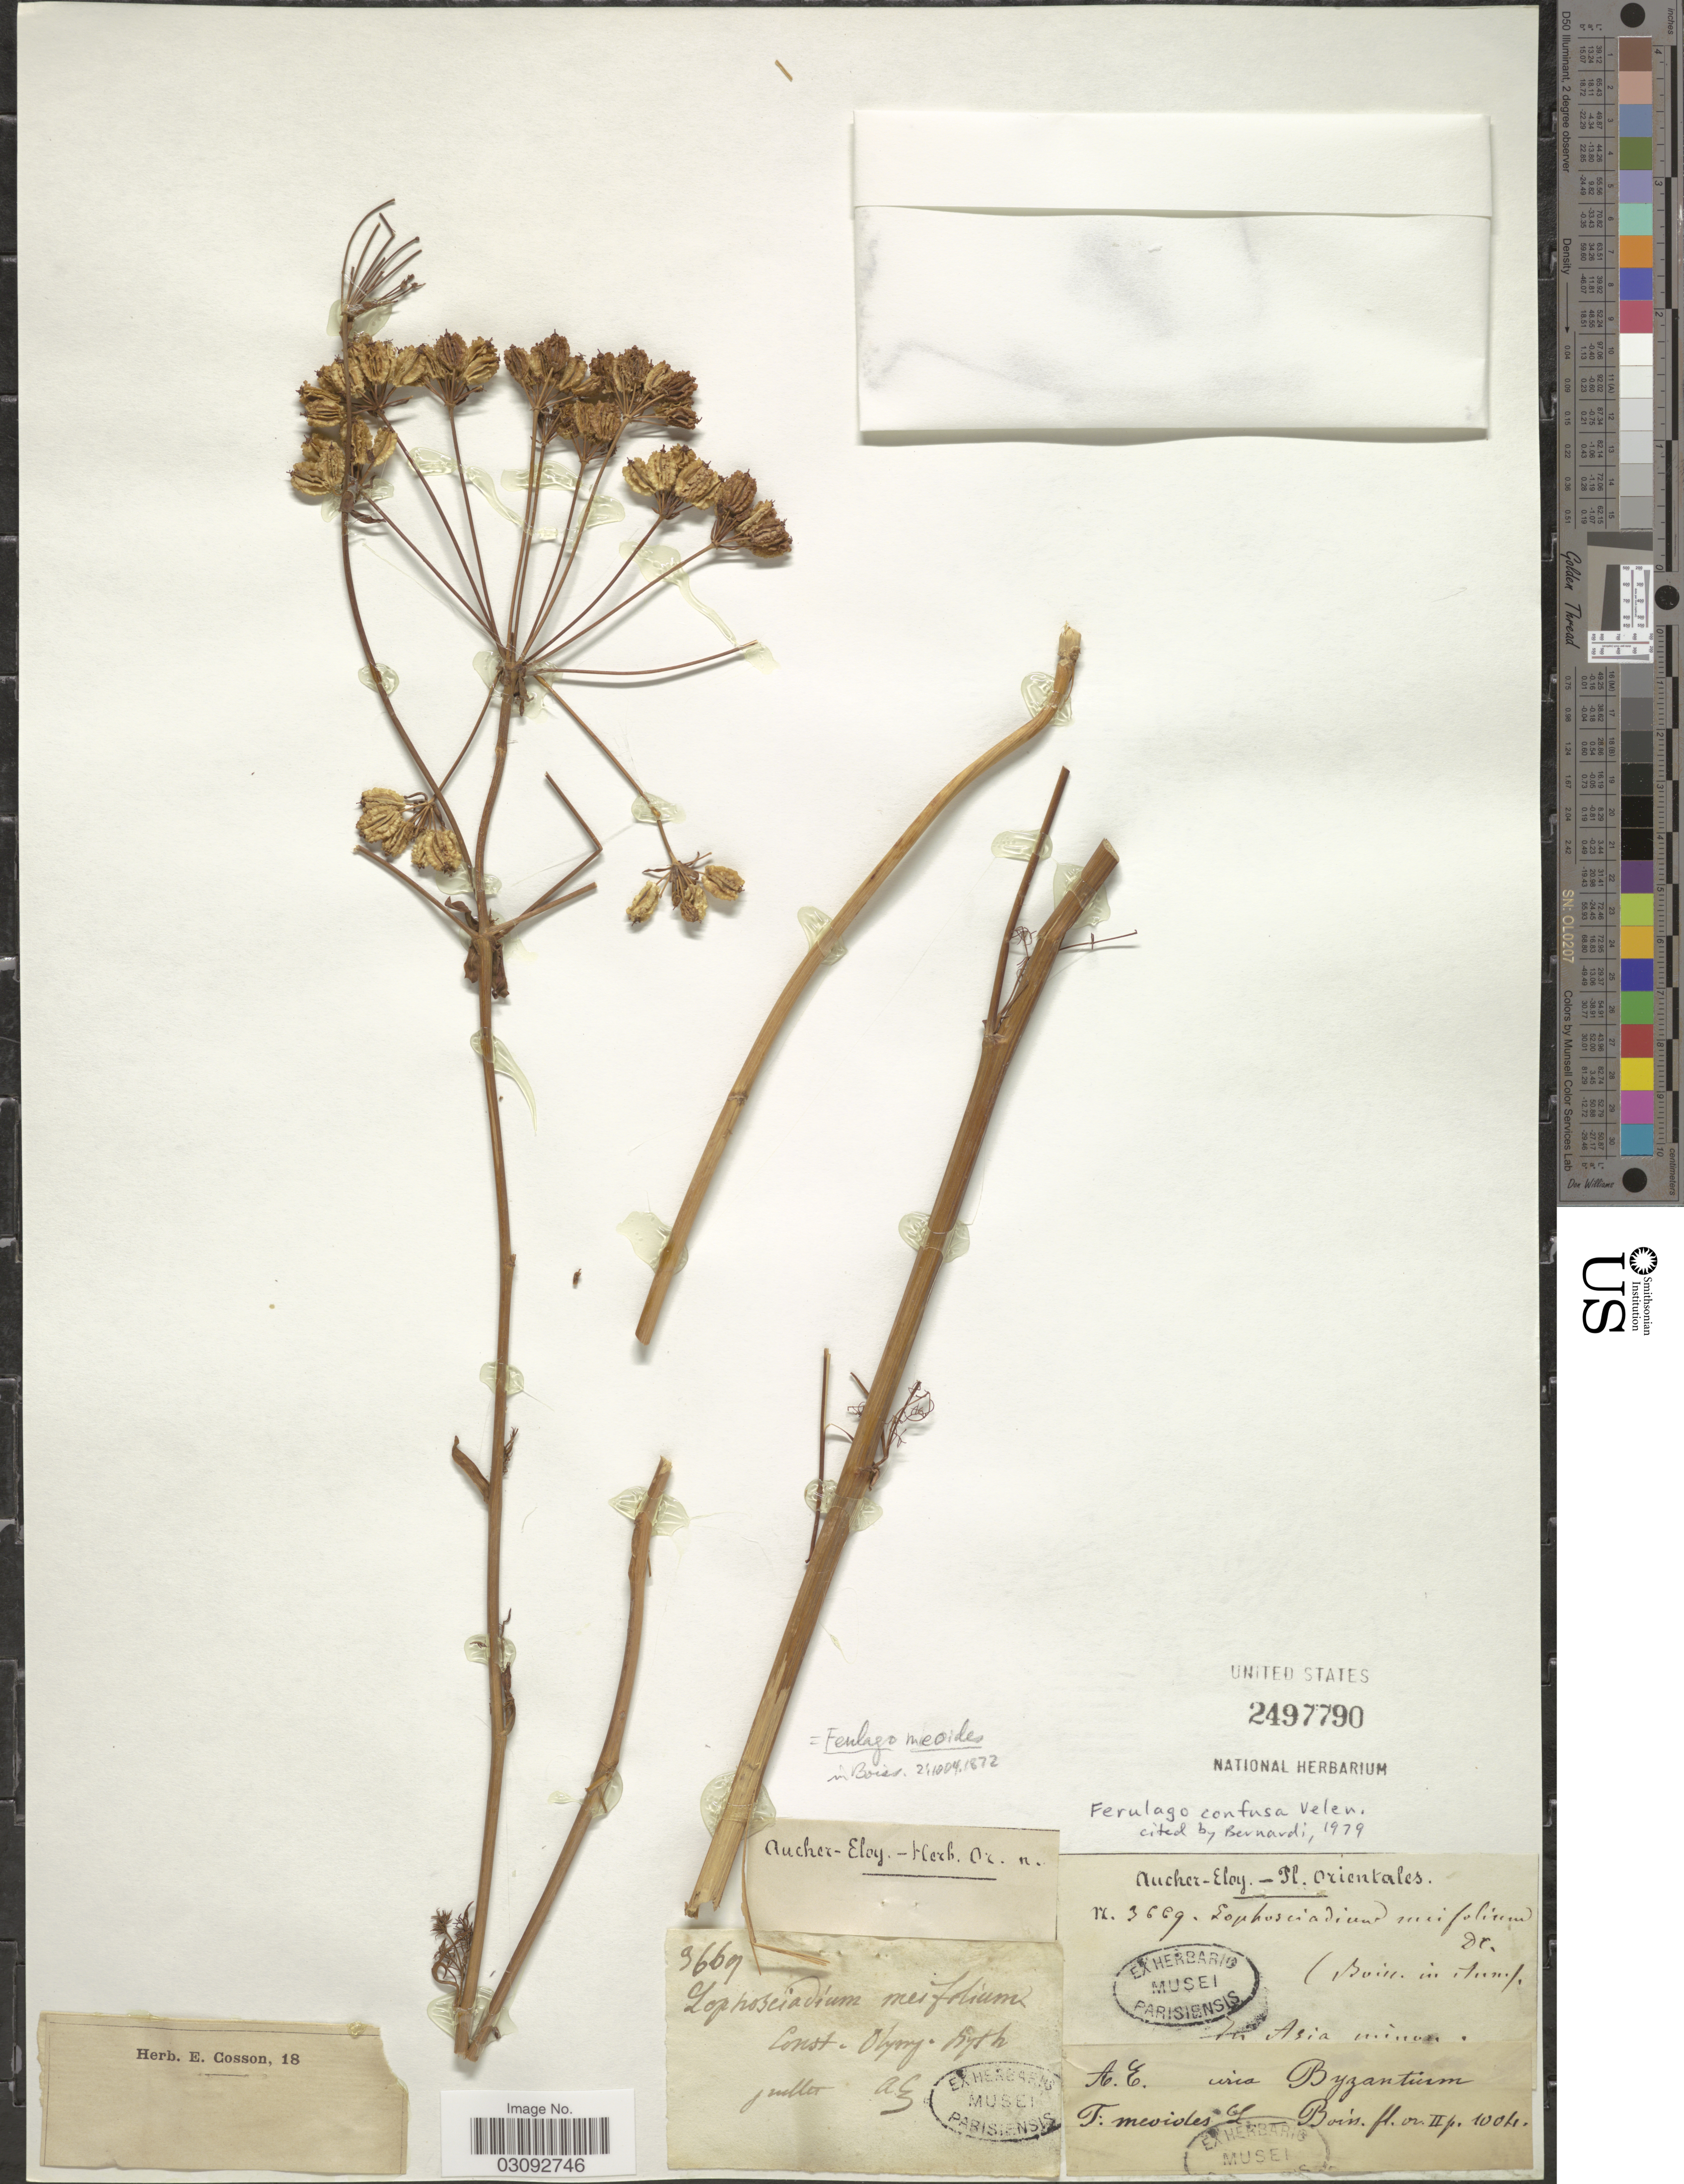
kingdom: Plantae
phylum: Tracheophyta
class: Magnoliopsida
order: Apiales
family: Apiaceae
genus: Ferulago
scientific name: Ferulago confusa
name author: Velen.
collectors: P. Aucher-Éloy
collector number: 3669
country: Turkey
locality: Orientales, In Asia minor.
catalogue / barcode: US 2497790